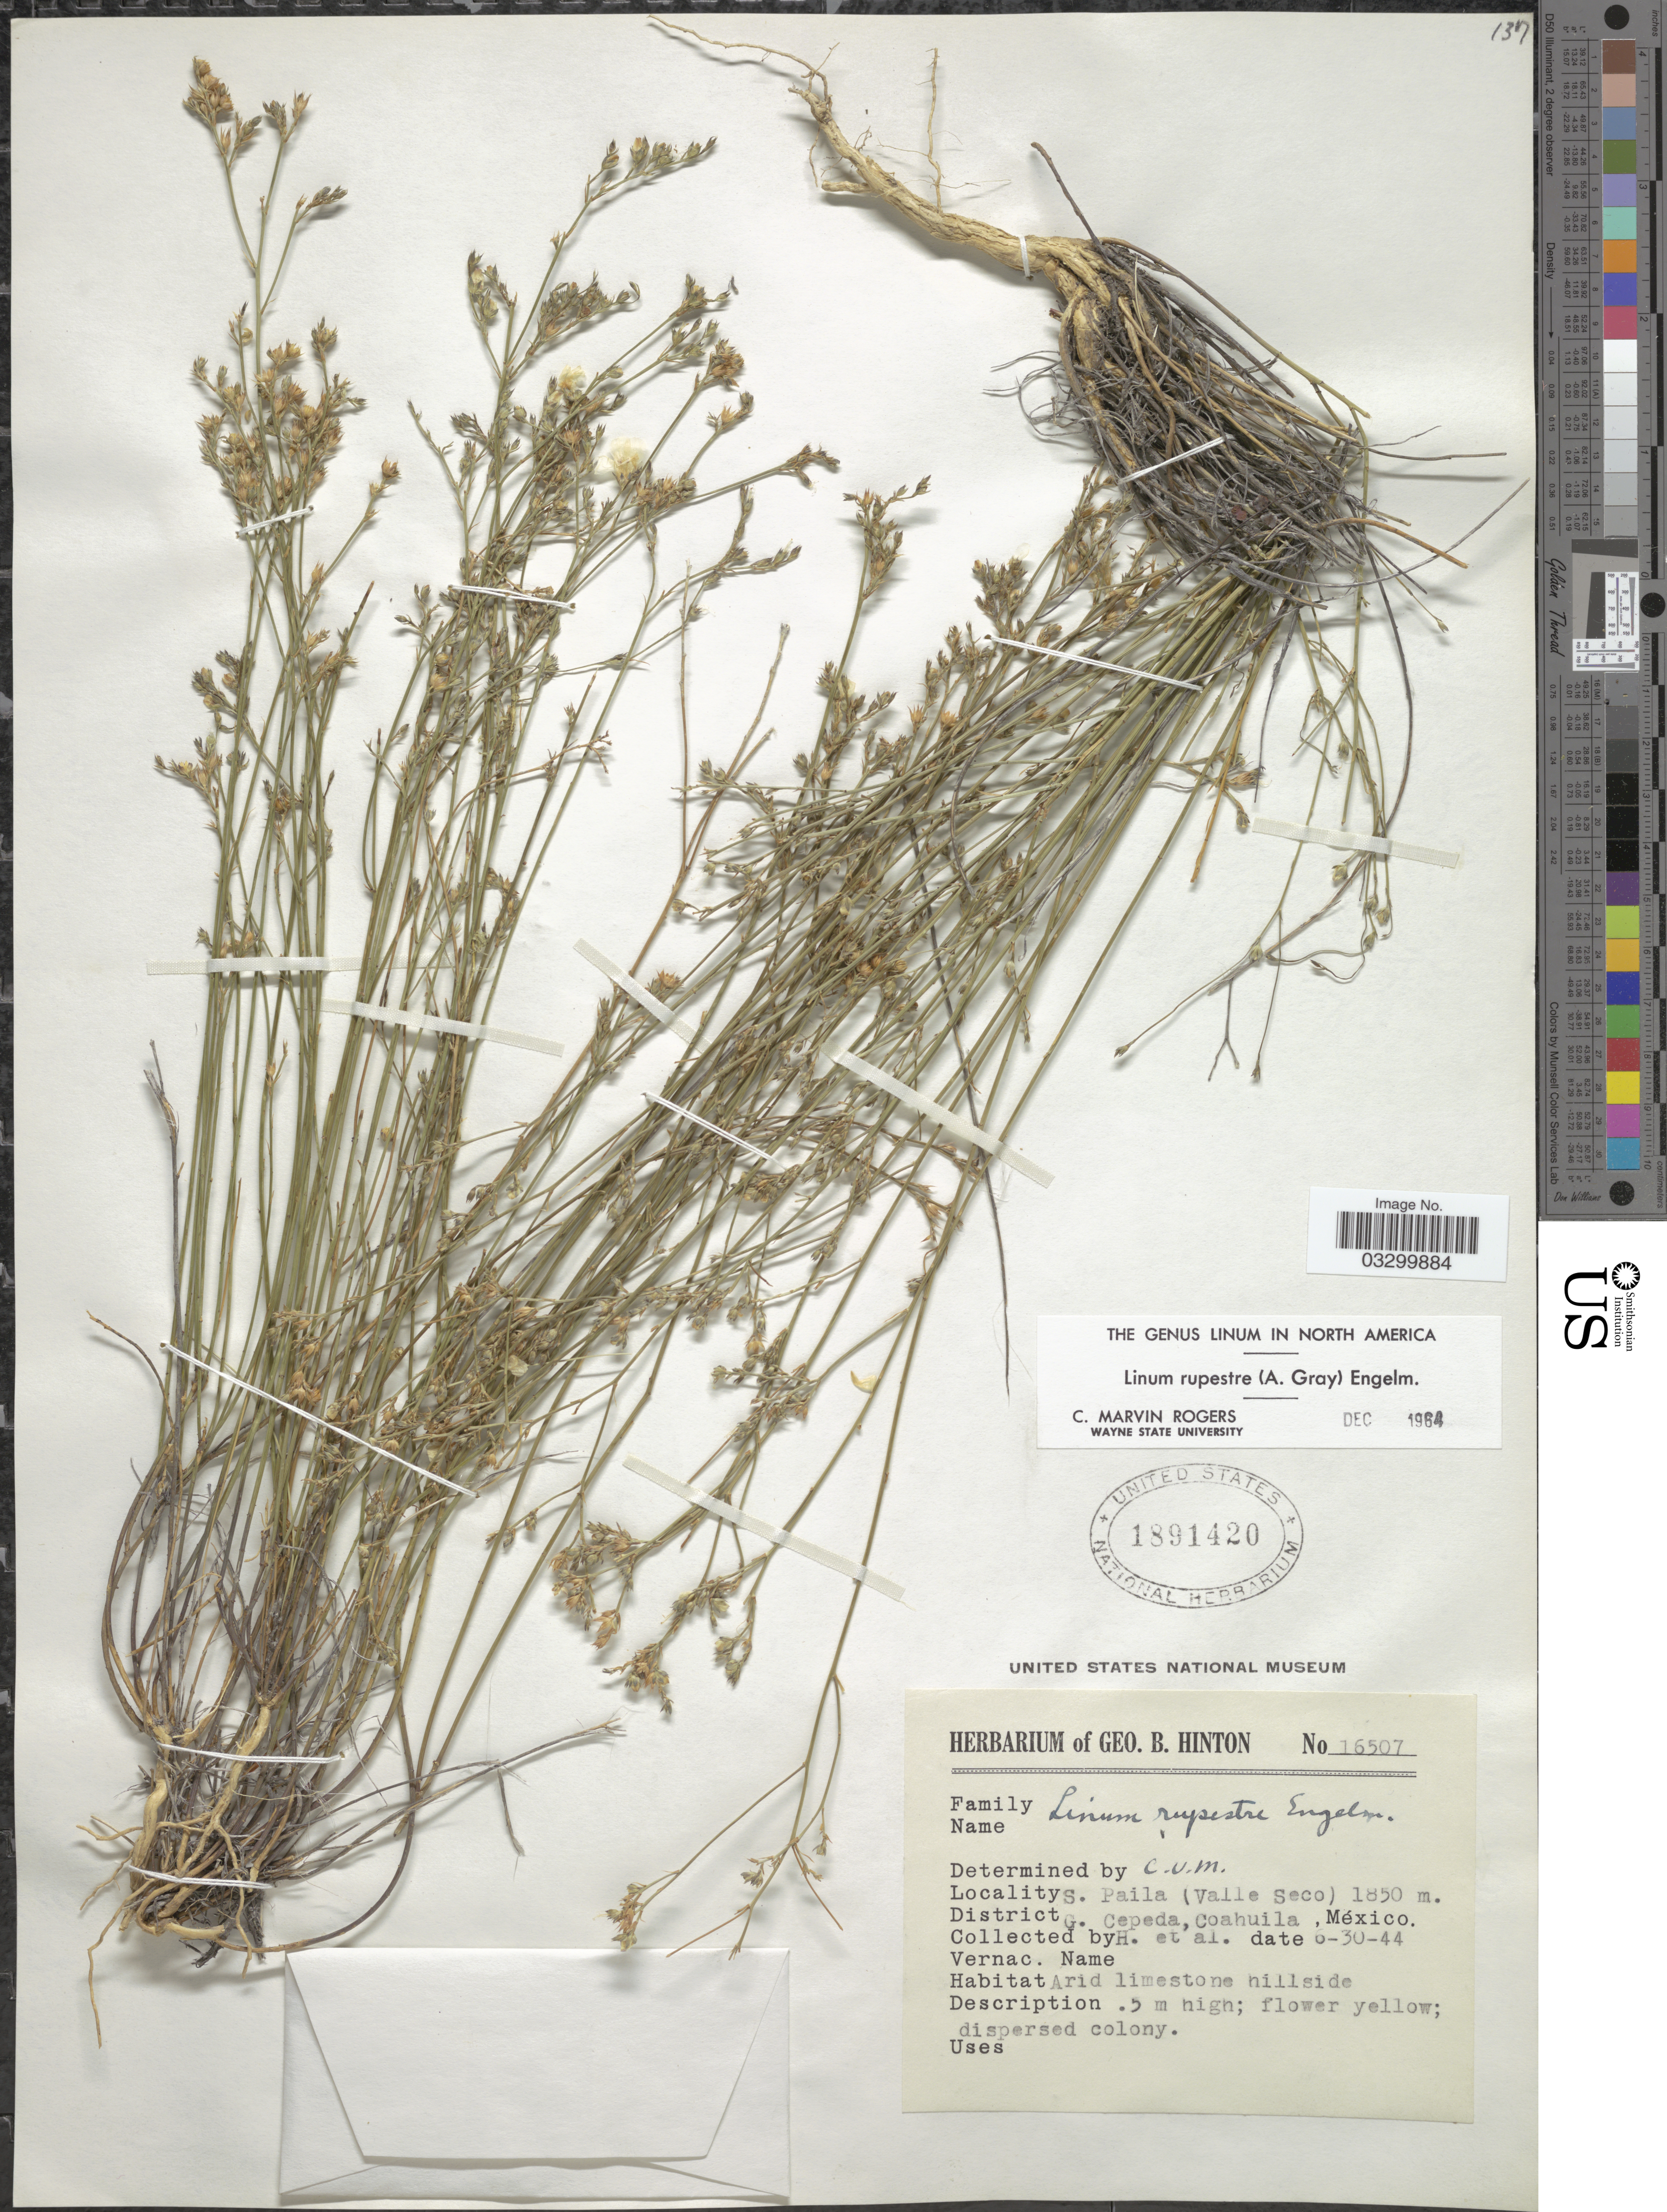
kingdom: Plantae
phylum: Tracheophyta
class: Magnoliopsida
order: Malpighiales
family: Linaceae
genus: Linum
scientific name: Linum rupestre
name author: Engelm.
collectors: G. B. Hinton & et al.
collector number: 16507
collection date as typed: Transcribed d/m/y: 30/6/44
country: Mexico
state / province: Coahuila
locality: S. Paila (Valle Seco). District G. Cepeda.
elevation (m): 1850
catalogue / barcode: US 1891420